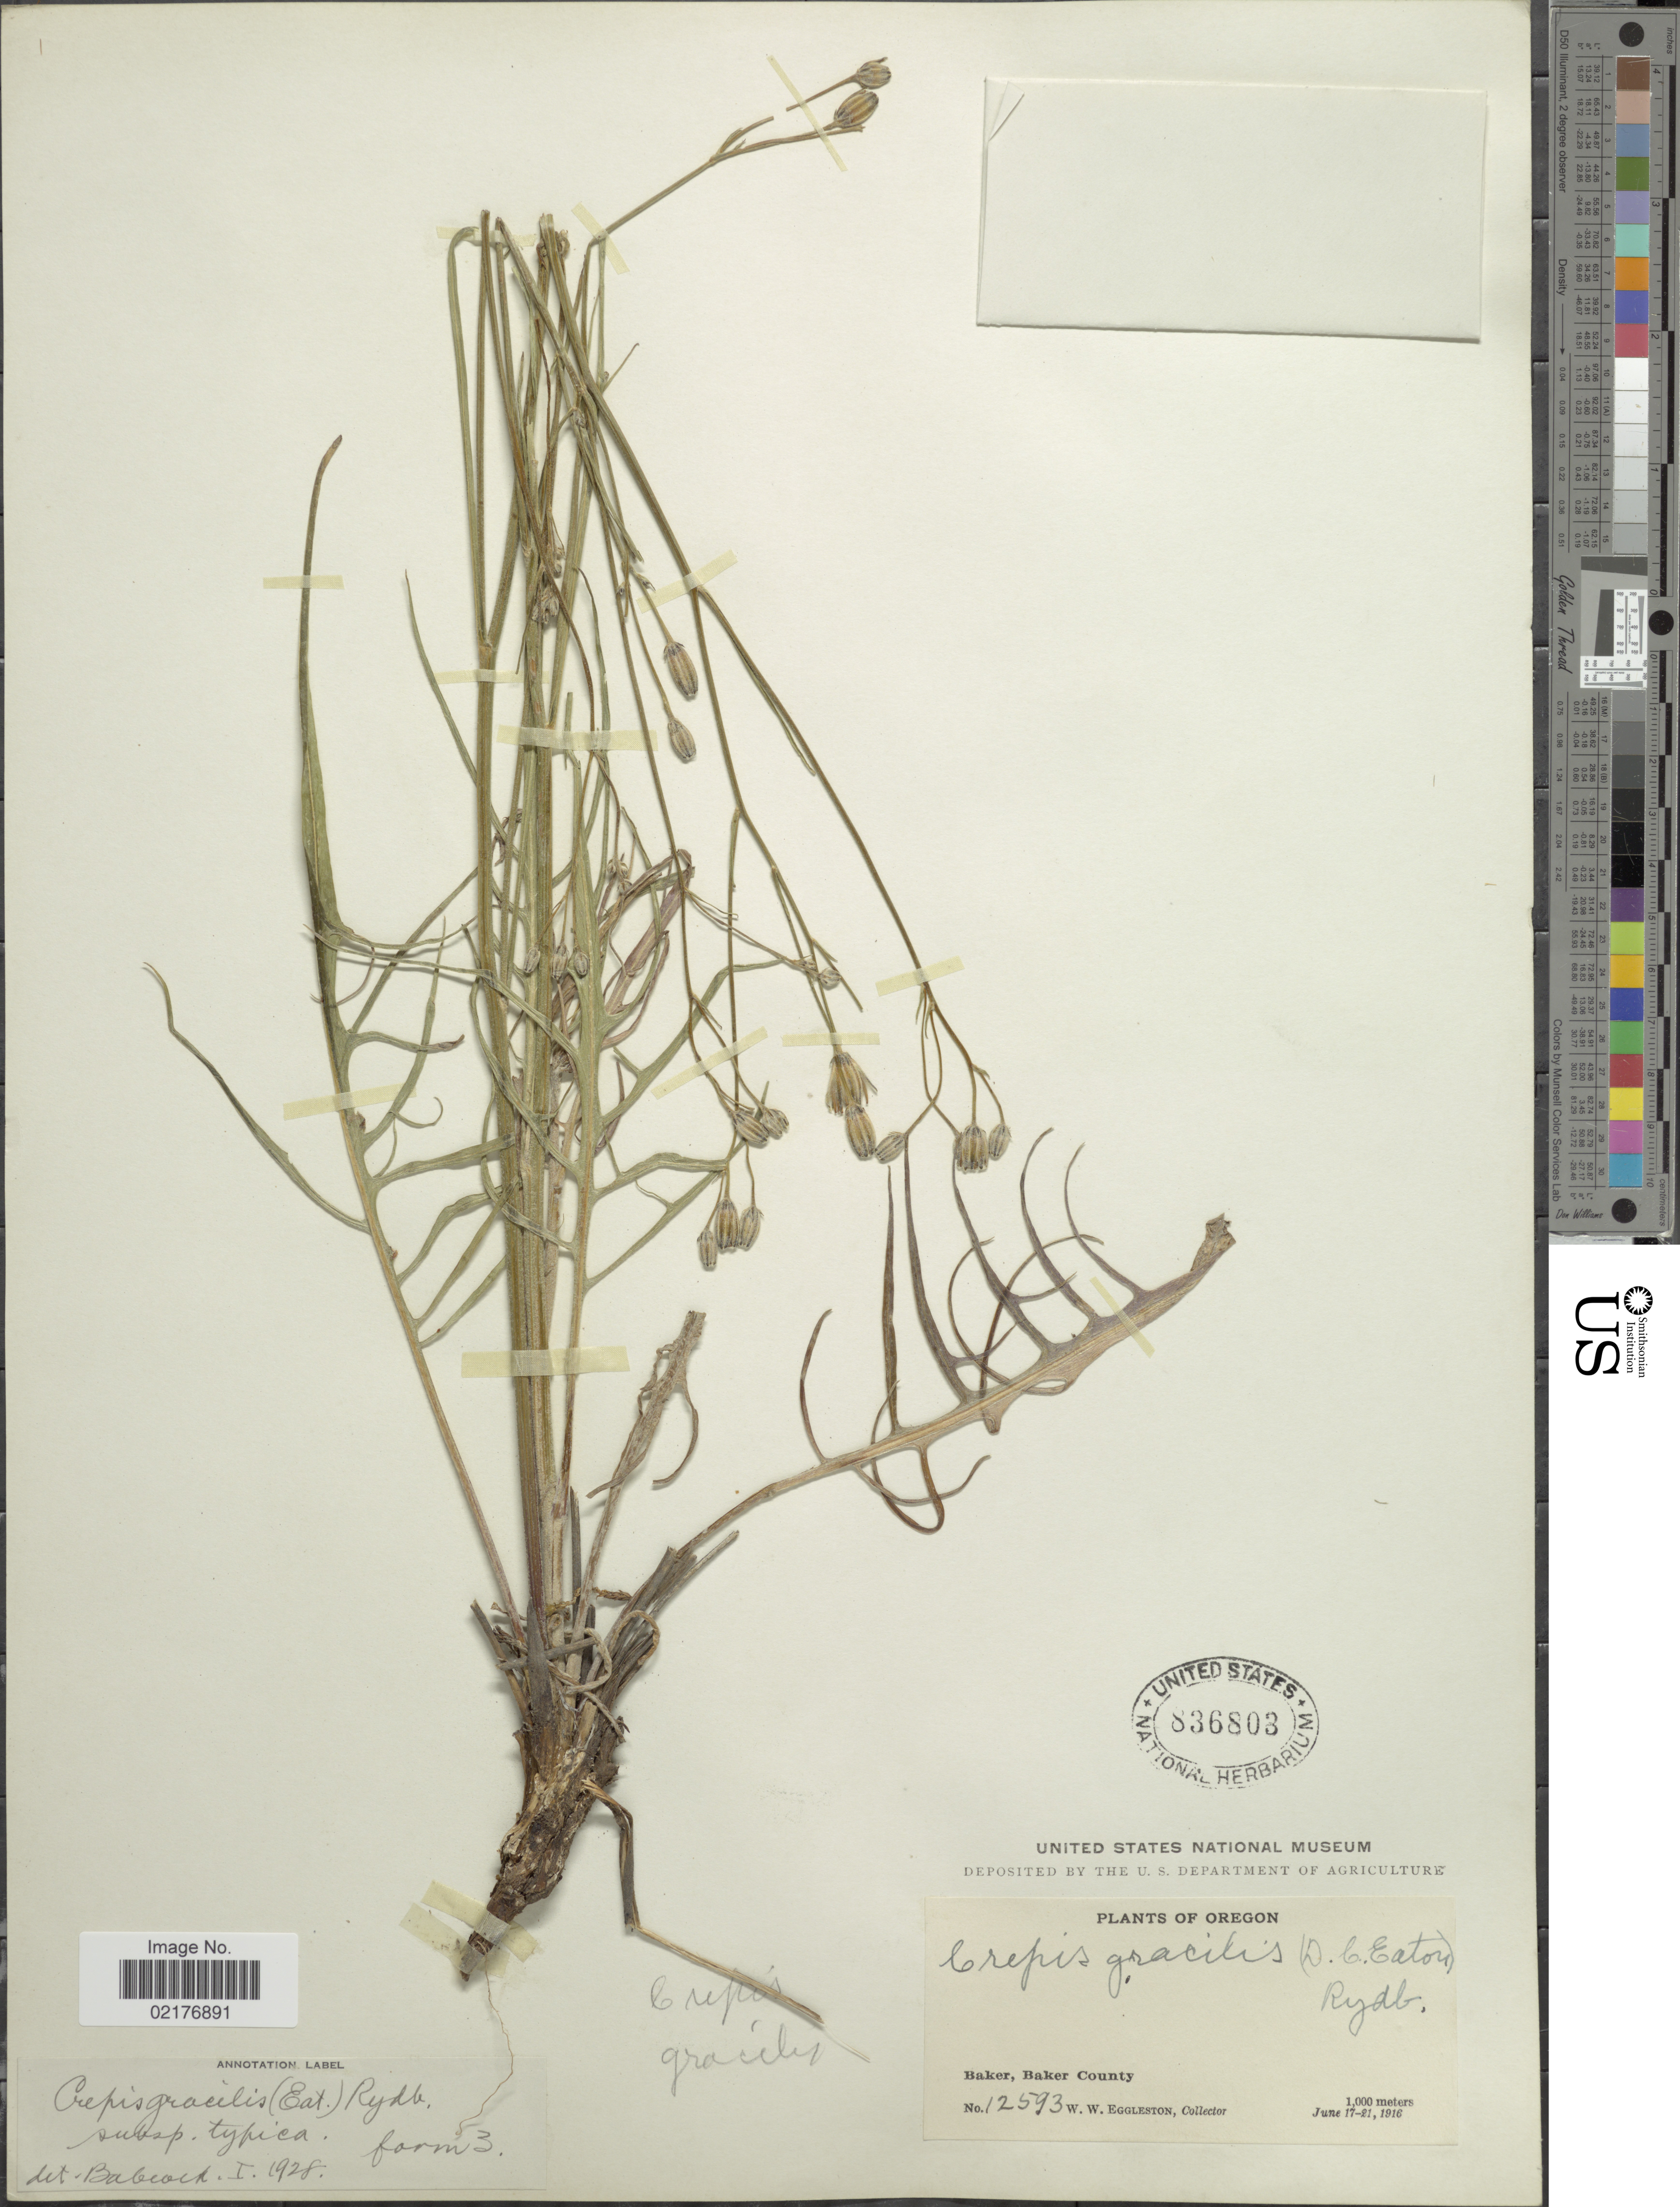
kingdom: Plantae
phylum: Tracheophyta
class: Magnoliopsida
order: Asterales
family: Asteraceae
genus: Crepis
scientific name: Crepis atribarba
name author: A. Heller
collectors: W. W. Eggleston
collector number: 12593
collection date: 1916-06-17/1916-06-21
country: United States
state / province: Oregon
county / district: Baker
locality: Baker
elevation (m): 1000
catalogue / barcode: US 836803